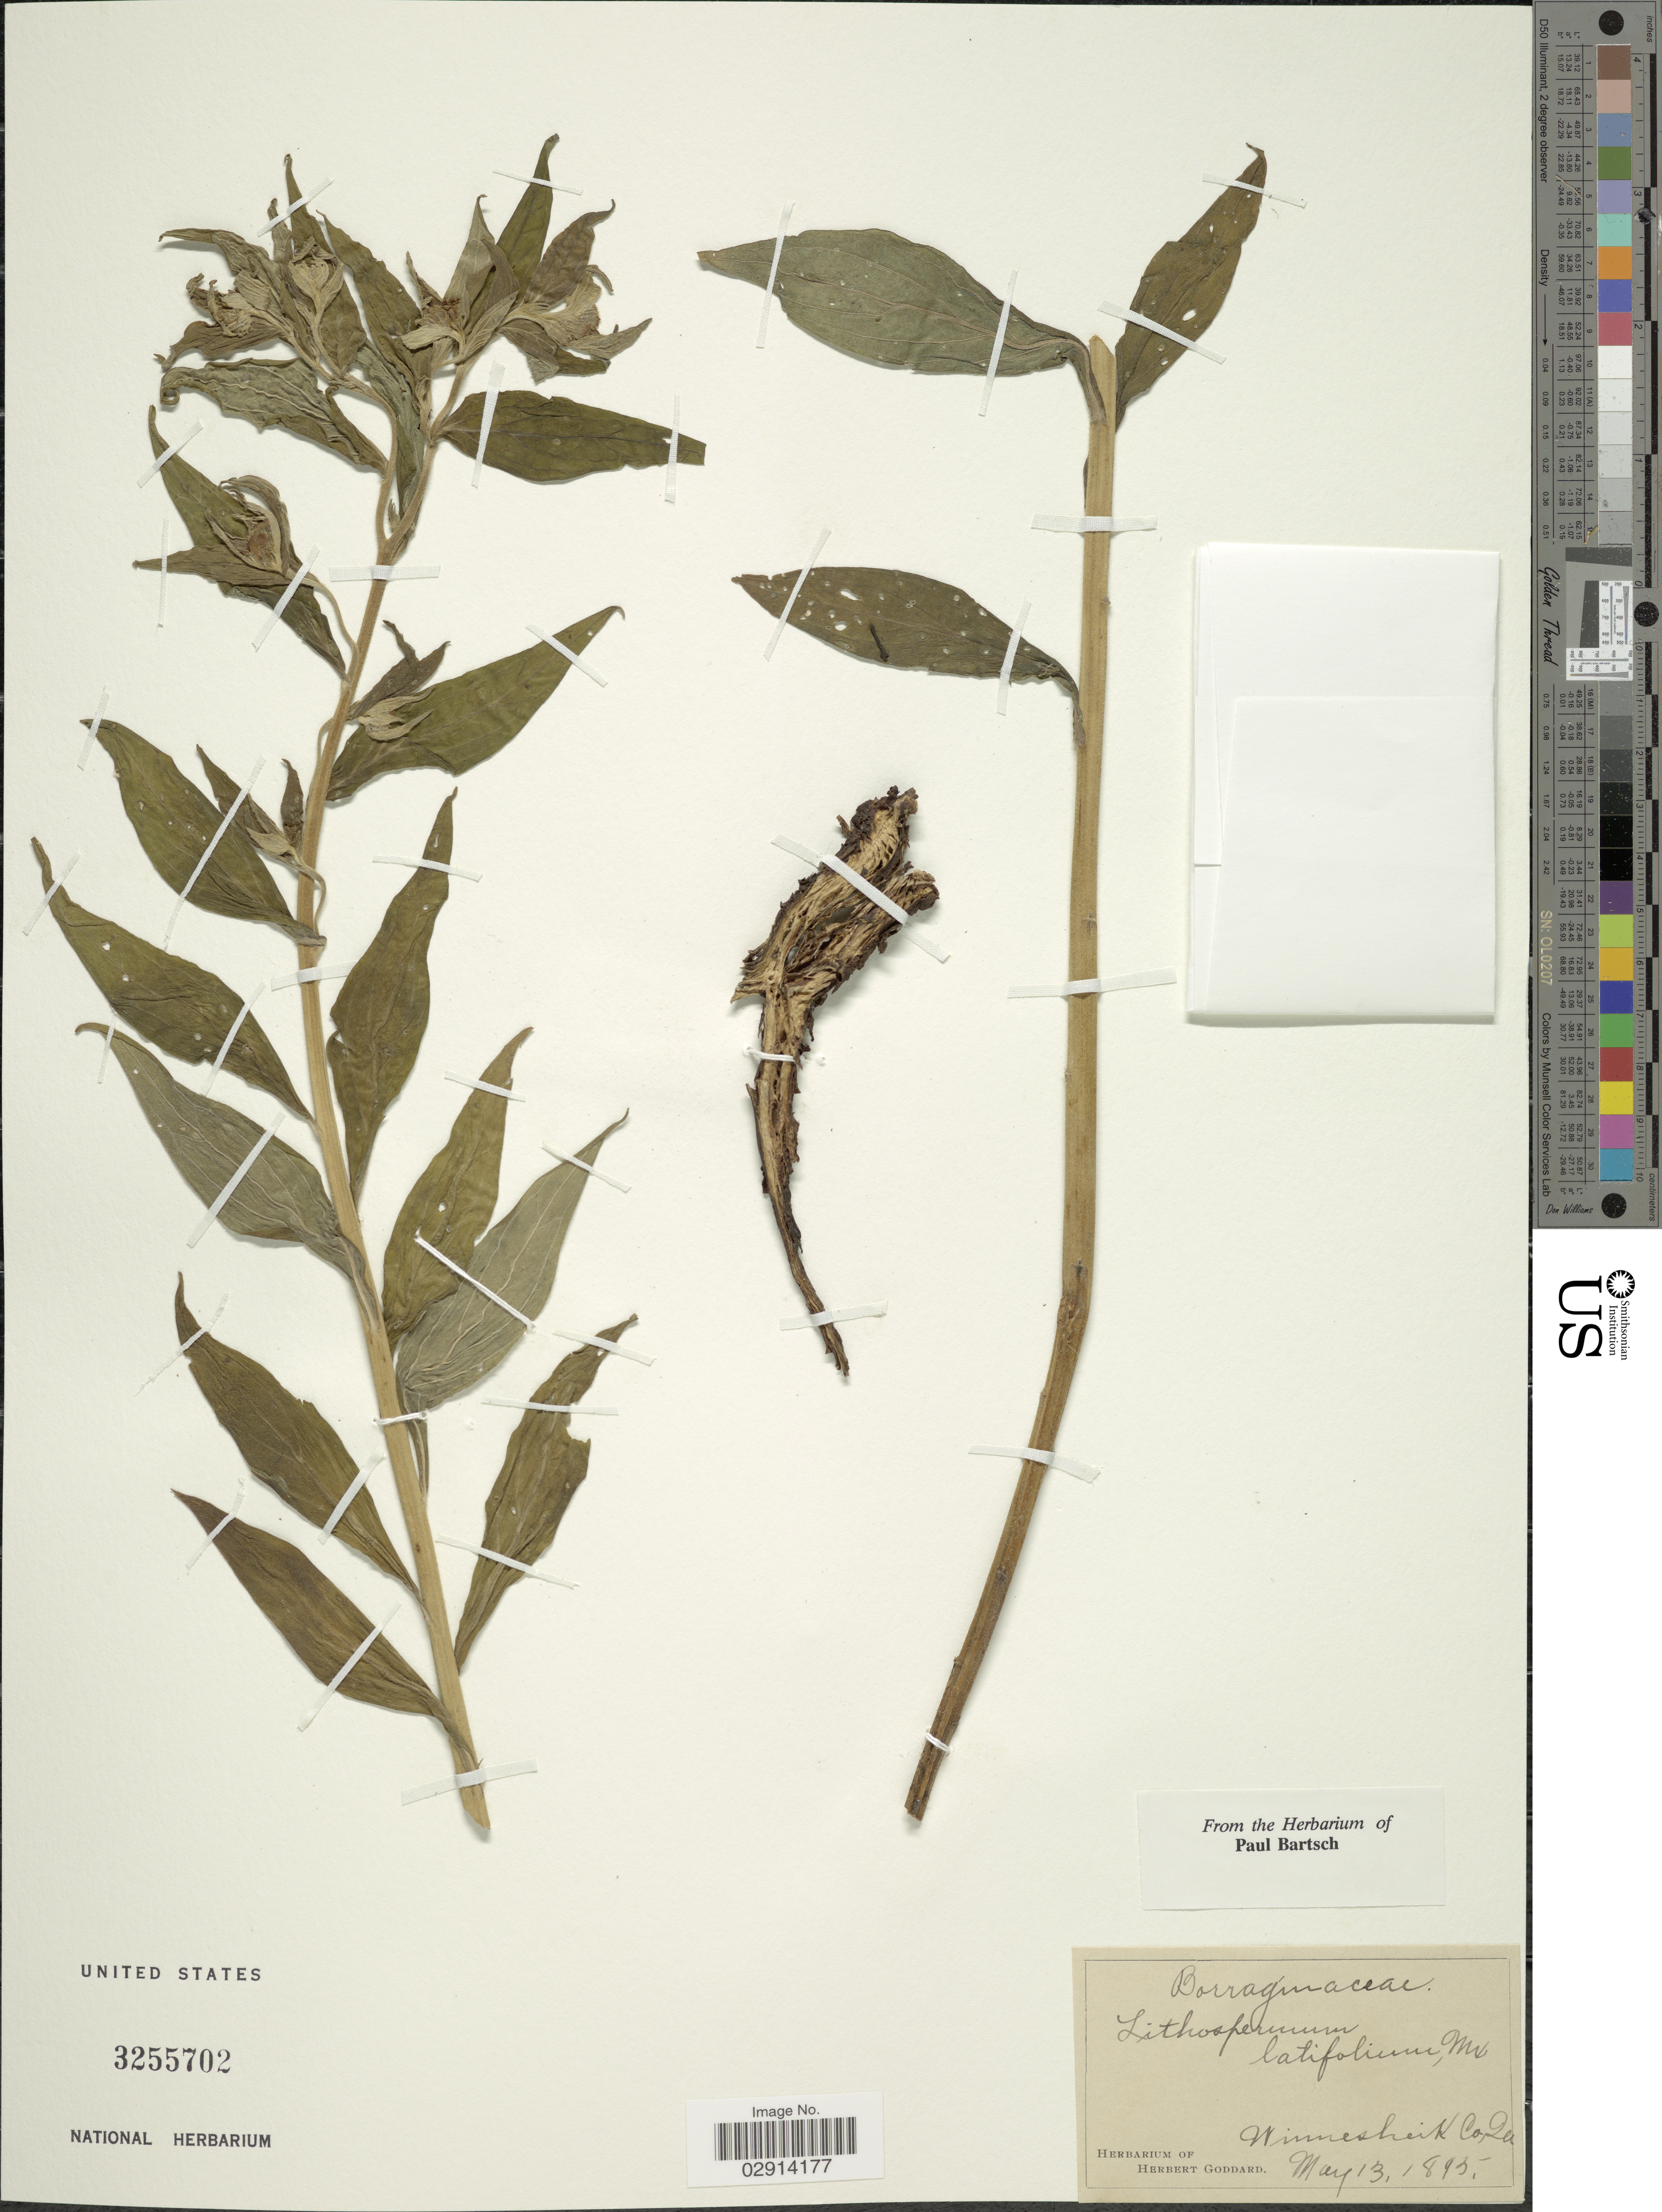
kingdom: Plantae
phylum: Tracheophyta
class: Magnoliopsida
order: Boraginales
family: Boraginaceae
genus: Lithospermum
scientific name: Lithospermum latifolium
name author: Michx.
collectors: ex herb. Herbert Goddard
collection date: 1895-05-13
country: United States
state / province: Georgia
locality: Winnesheik Co., Ga.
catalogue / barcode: US 3255702